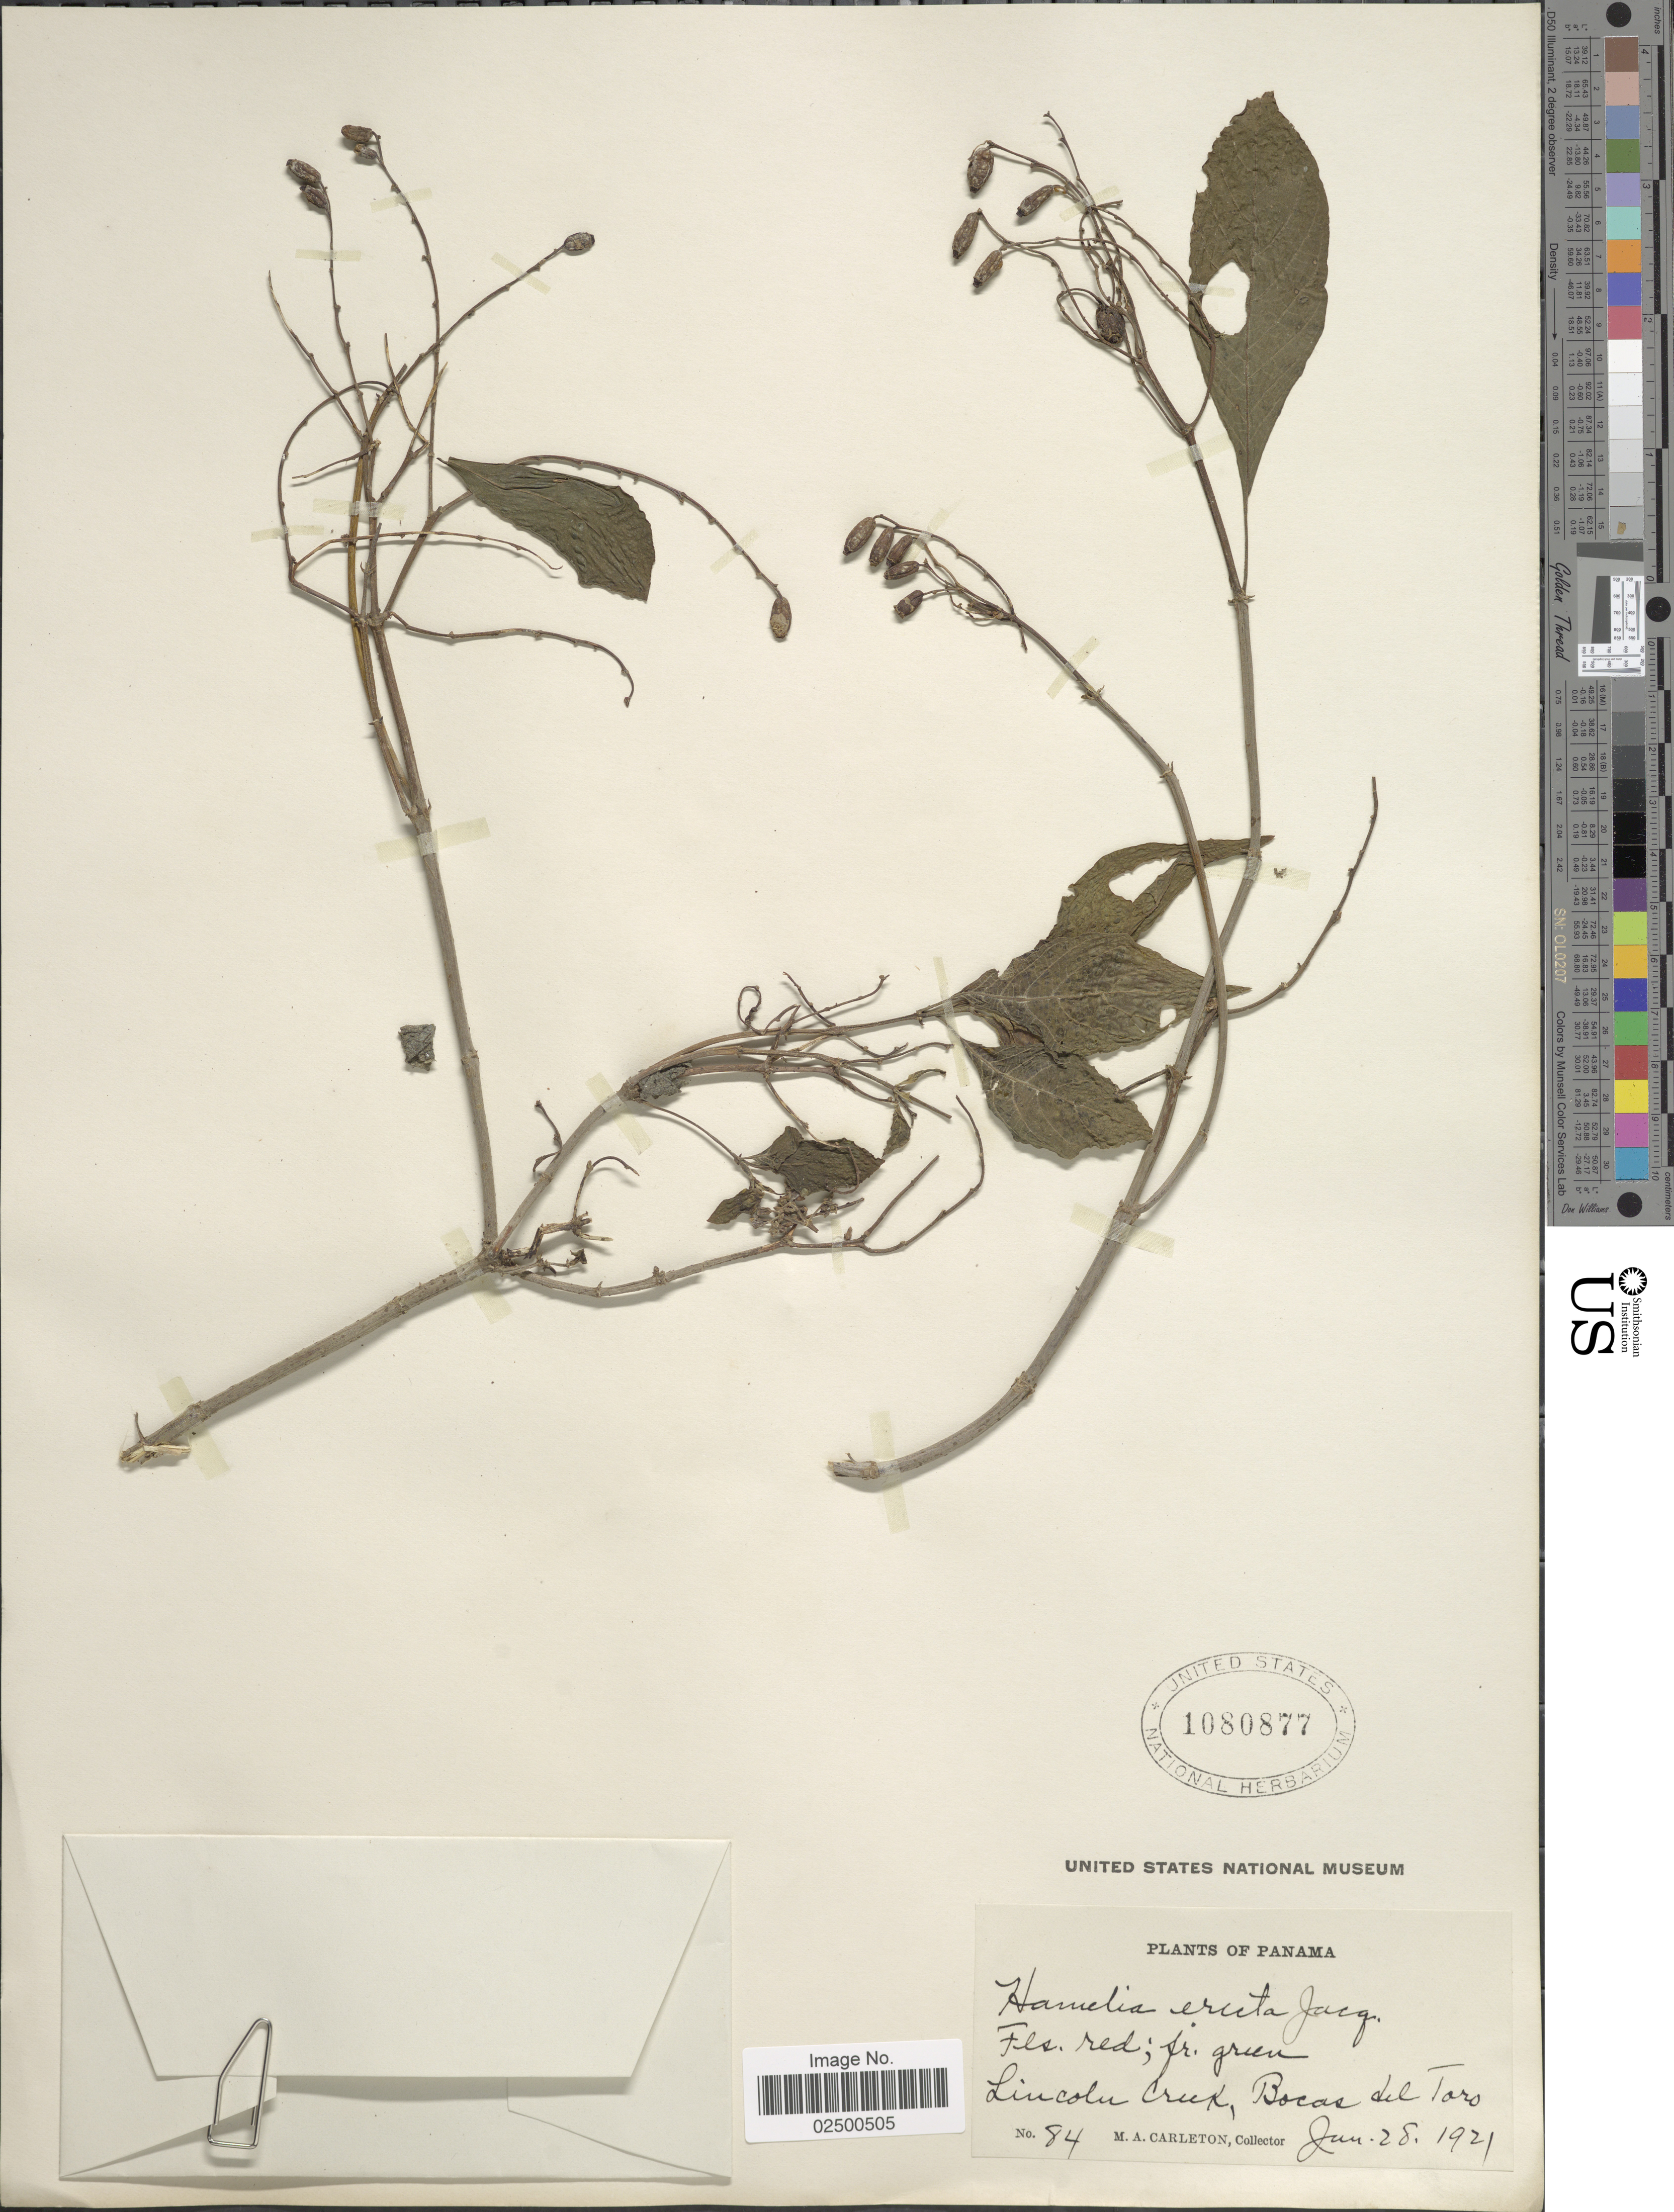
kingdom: Plantae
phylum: Tracheophyta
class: Magnoliopsida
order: Gentianales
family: Rubiaceae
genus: Hamelia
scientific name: Hamelia erecta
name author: Jacq.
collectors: M. A. Carleton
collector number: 84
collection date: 1921-06-28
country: Panama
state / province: Bocas del Toro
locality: Lincoln Creek, Bocas del Toro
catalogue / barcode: US 1080877